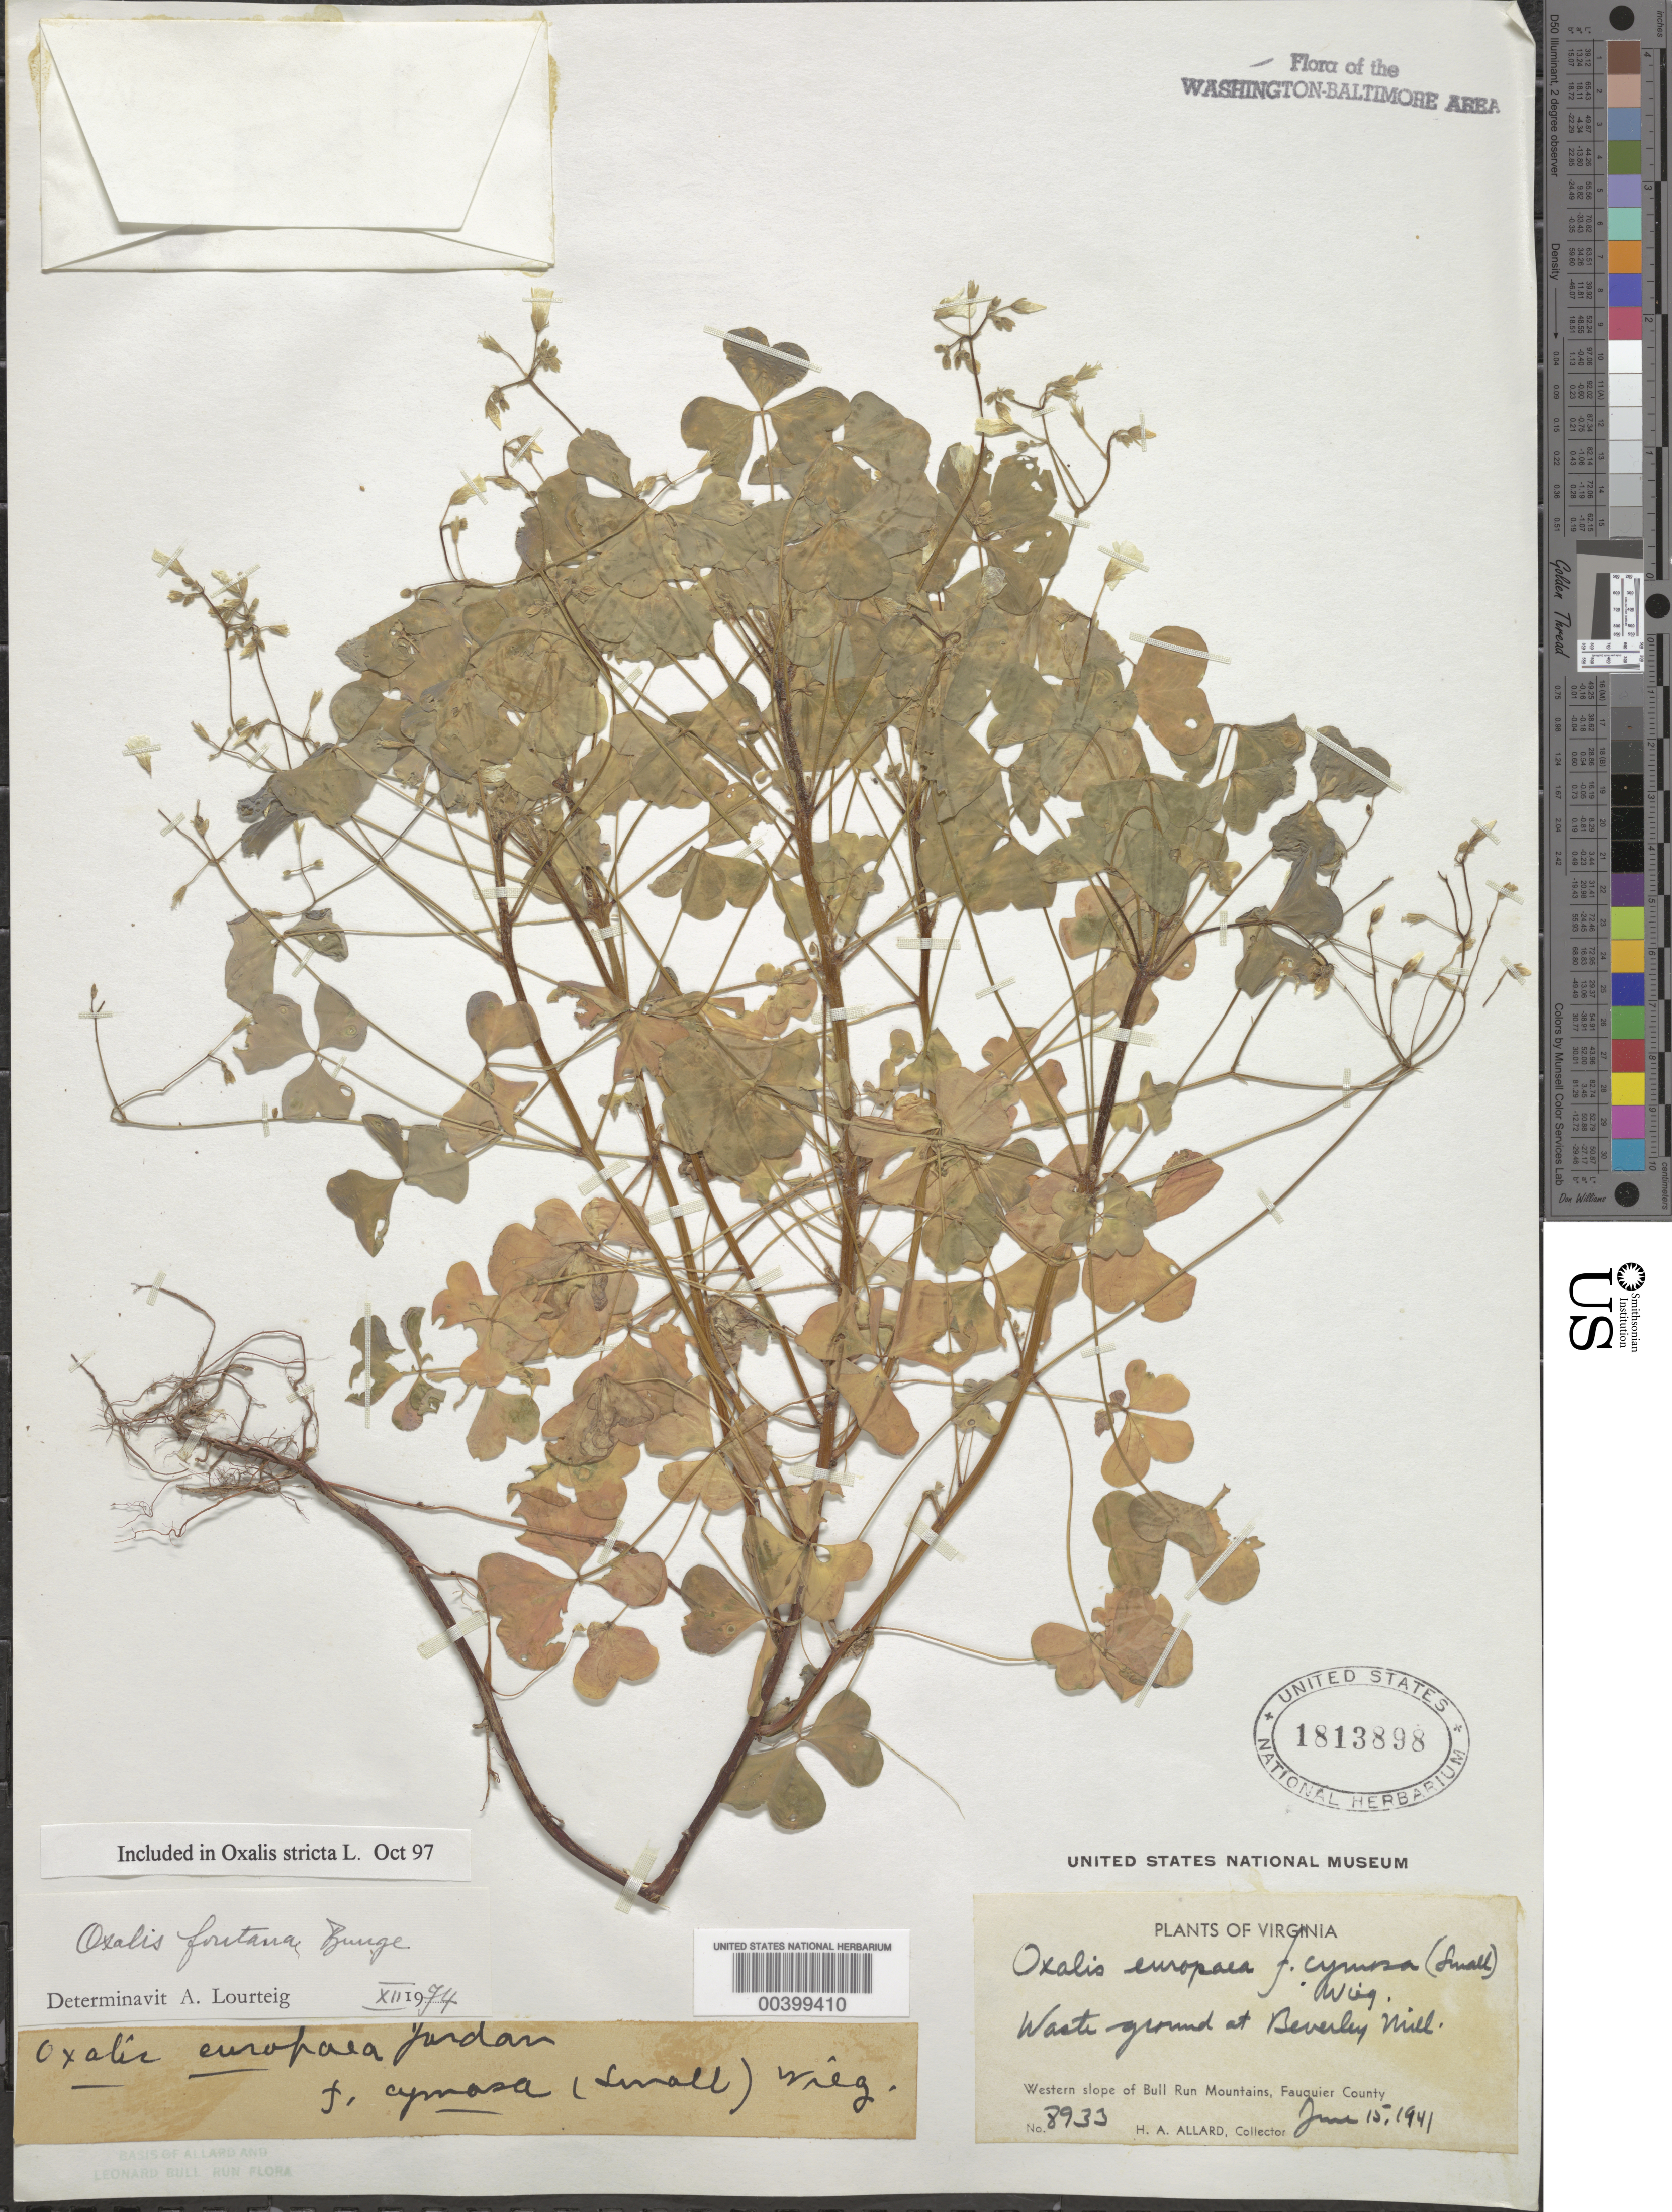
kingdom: Plantae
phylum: Tracheophyta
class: Magnoliopsida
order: Oxalidales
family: Oxalidaceae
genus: Oxalis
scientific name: Oxalis stricta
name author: L.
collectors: H. A. Allard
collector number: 8933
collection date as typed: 15 Jun 1941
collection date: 1941-06-15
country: United States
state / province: Virginia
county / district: Fauquier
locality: Beverley Mill Bull Run Mts.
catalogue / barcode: US 1813898